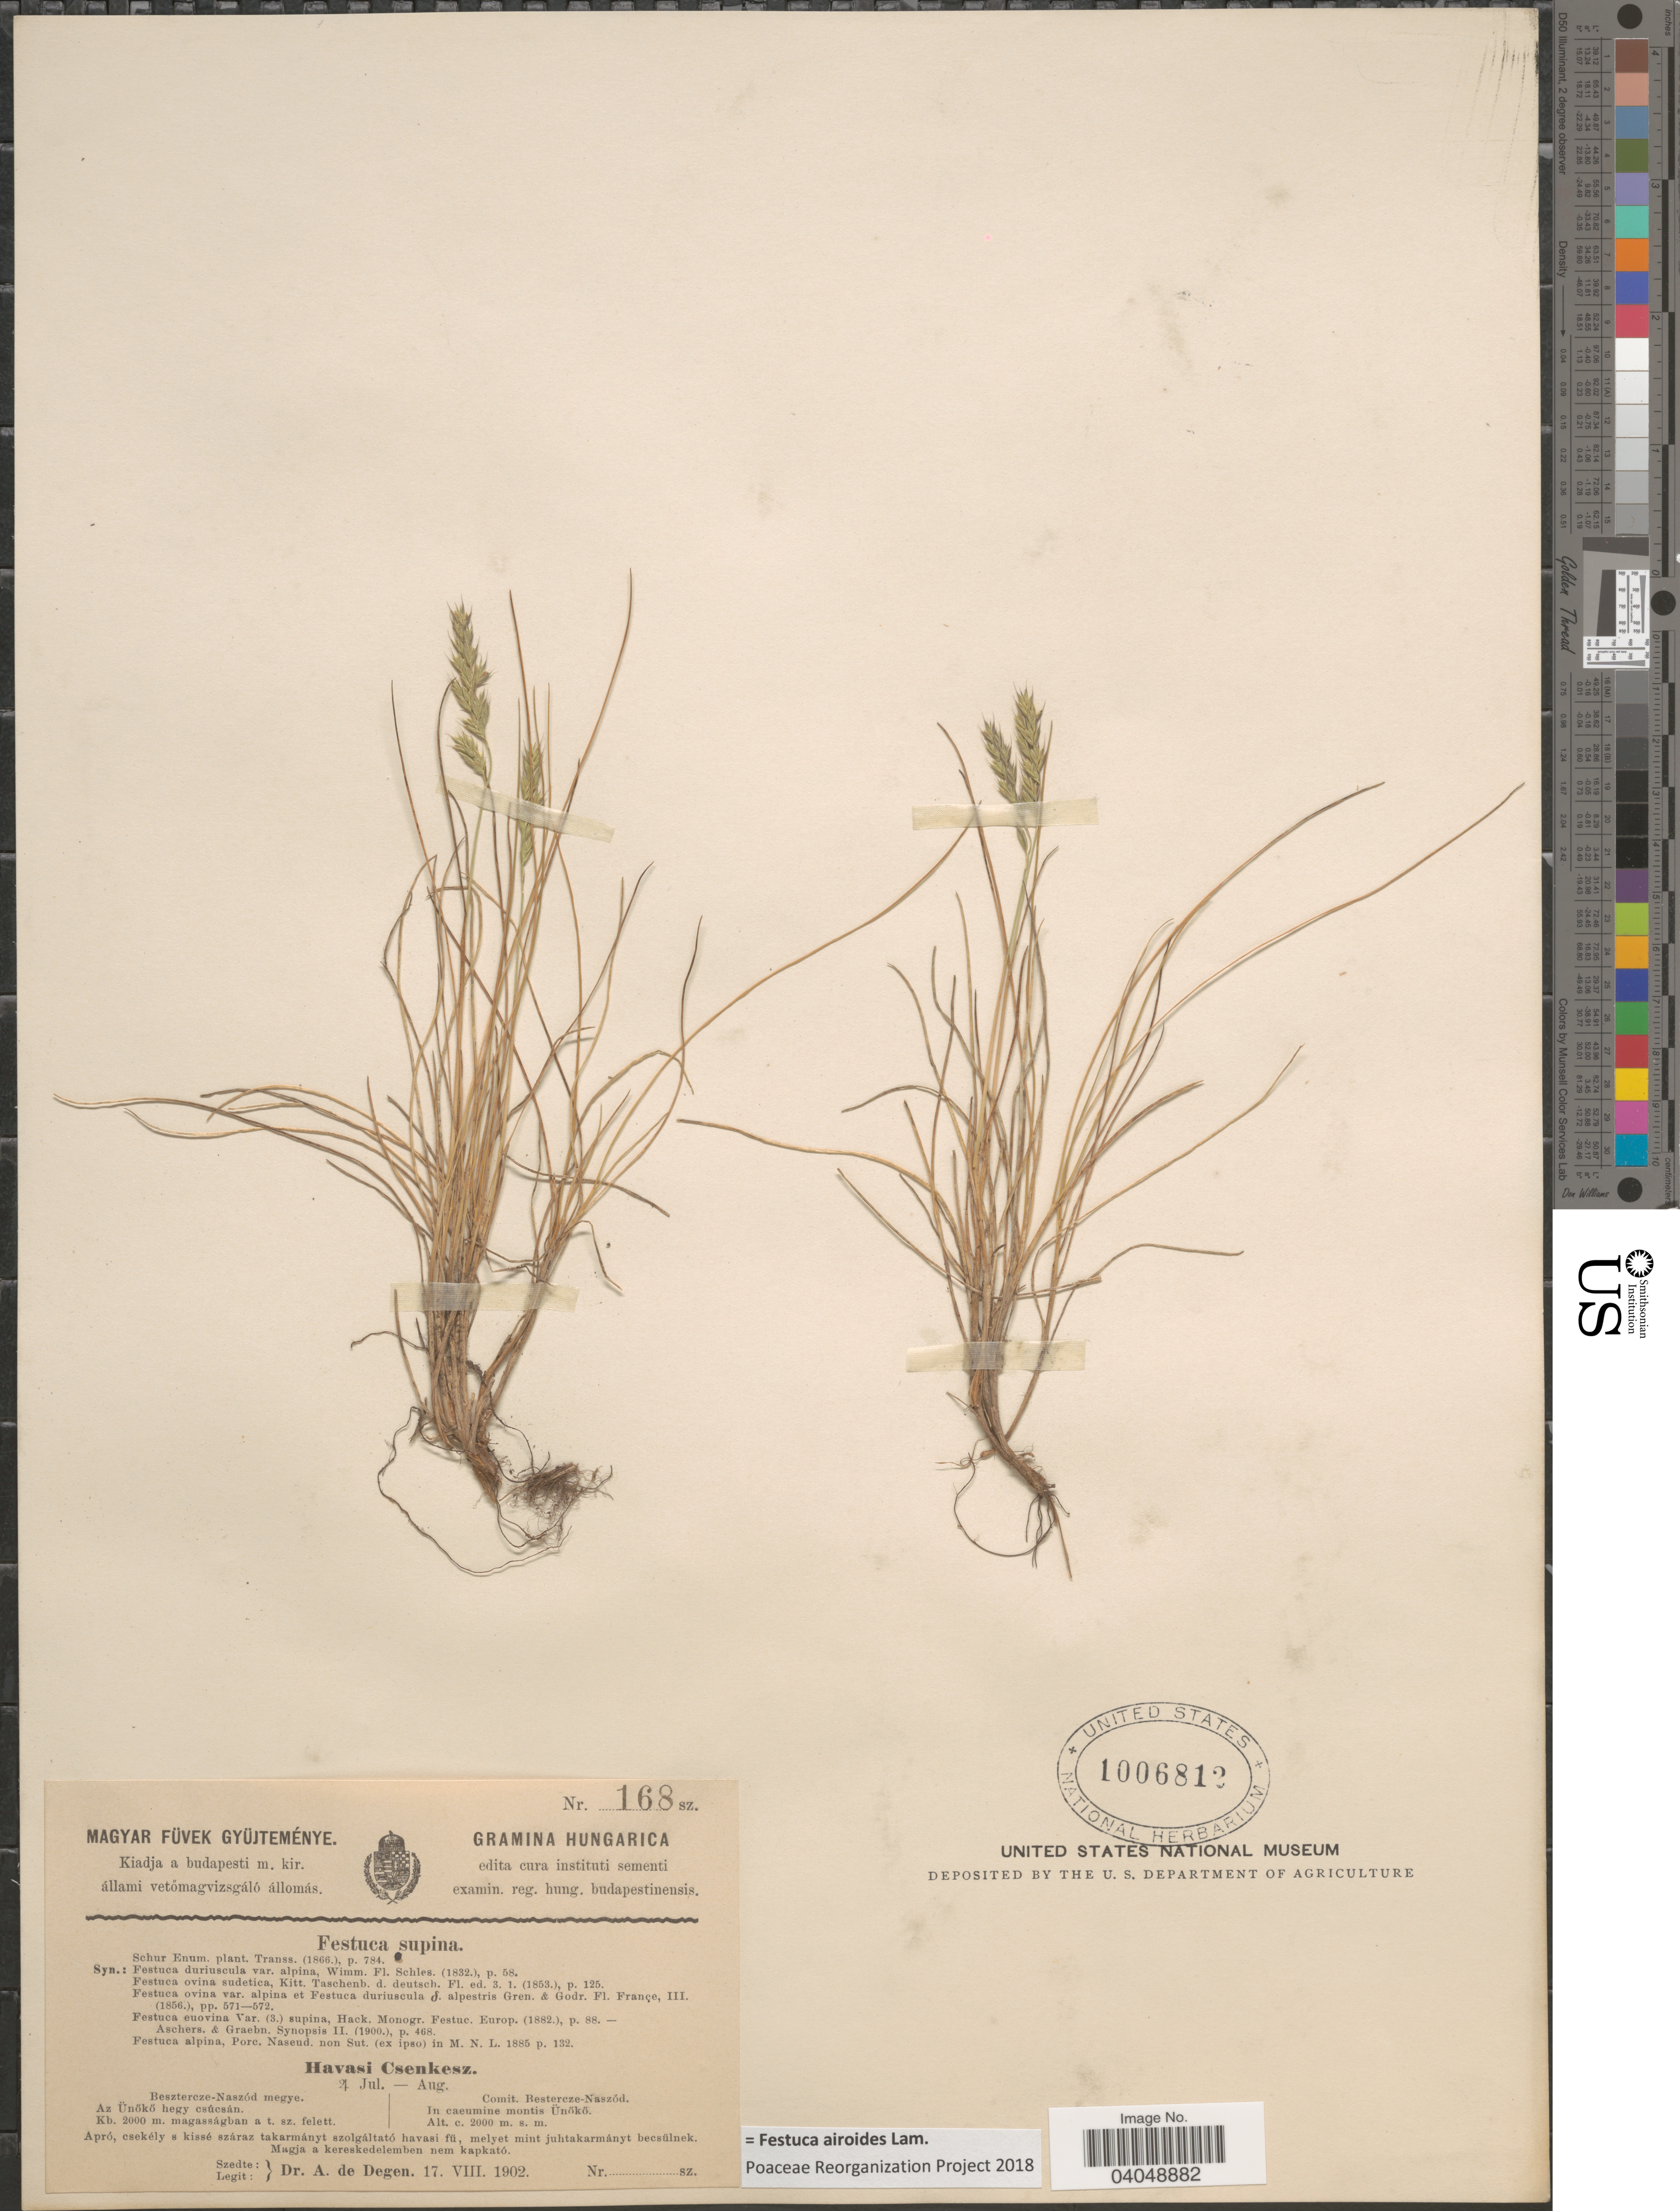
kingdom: Plantae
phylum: Tracheophyta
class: Liliopsida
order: Poales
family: Poaceae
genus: Festuca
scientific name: Festuca airoides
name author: Lam.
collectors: A. Degen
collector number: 168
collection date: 1902-08-17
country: Romania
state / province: Bistrita-Nasaud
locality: Comit. Bestercze-Naszód. In caeumine montis Ünökö.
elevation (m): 2000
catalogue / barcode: US 1006812